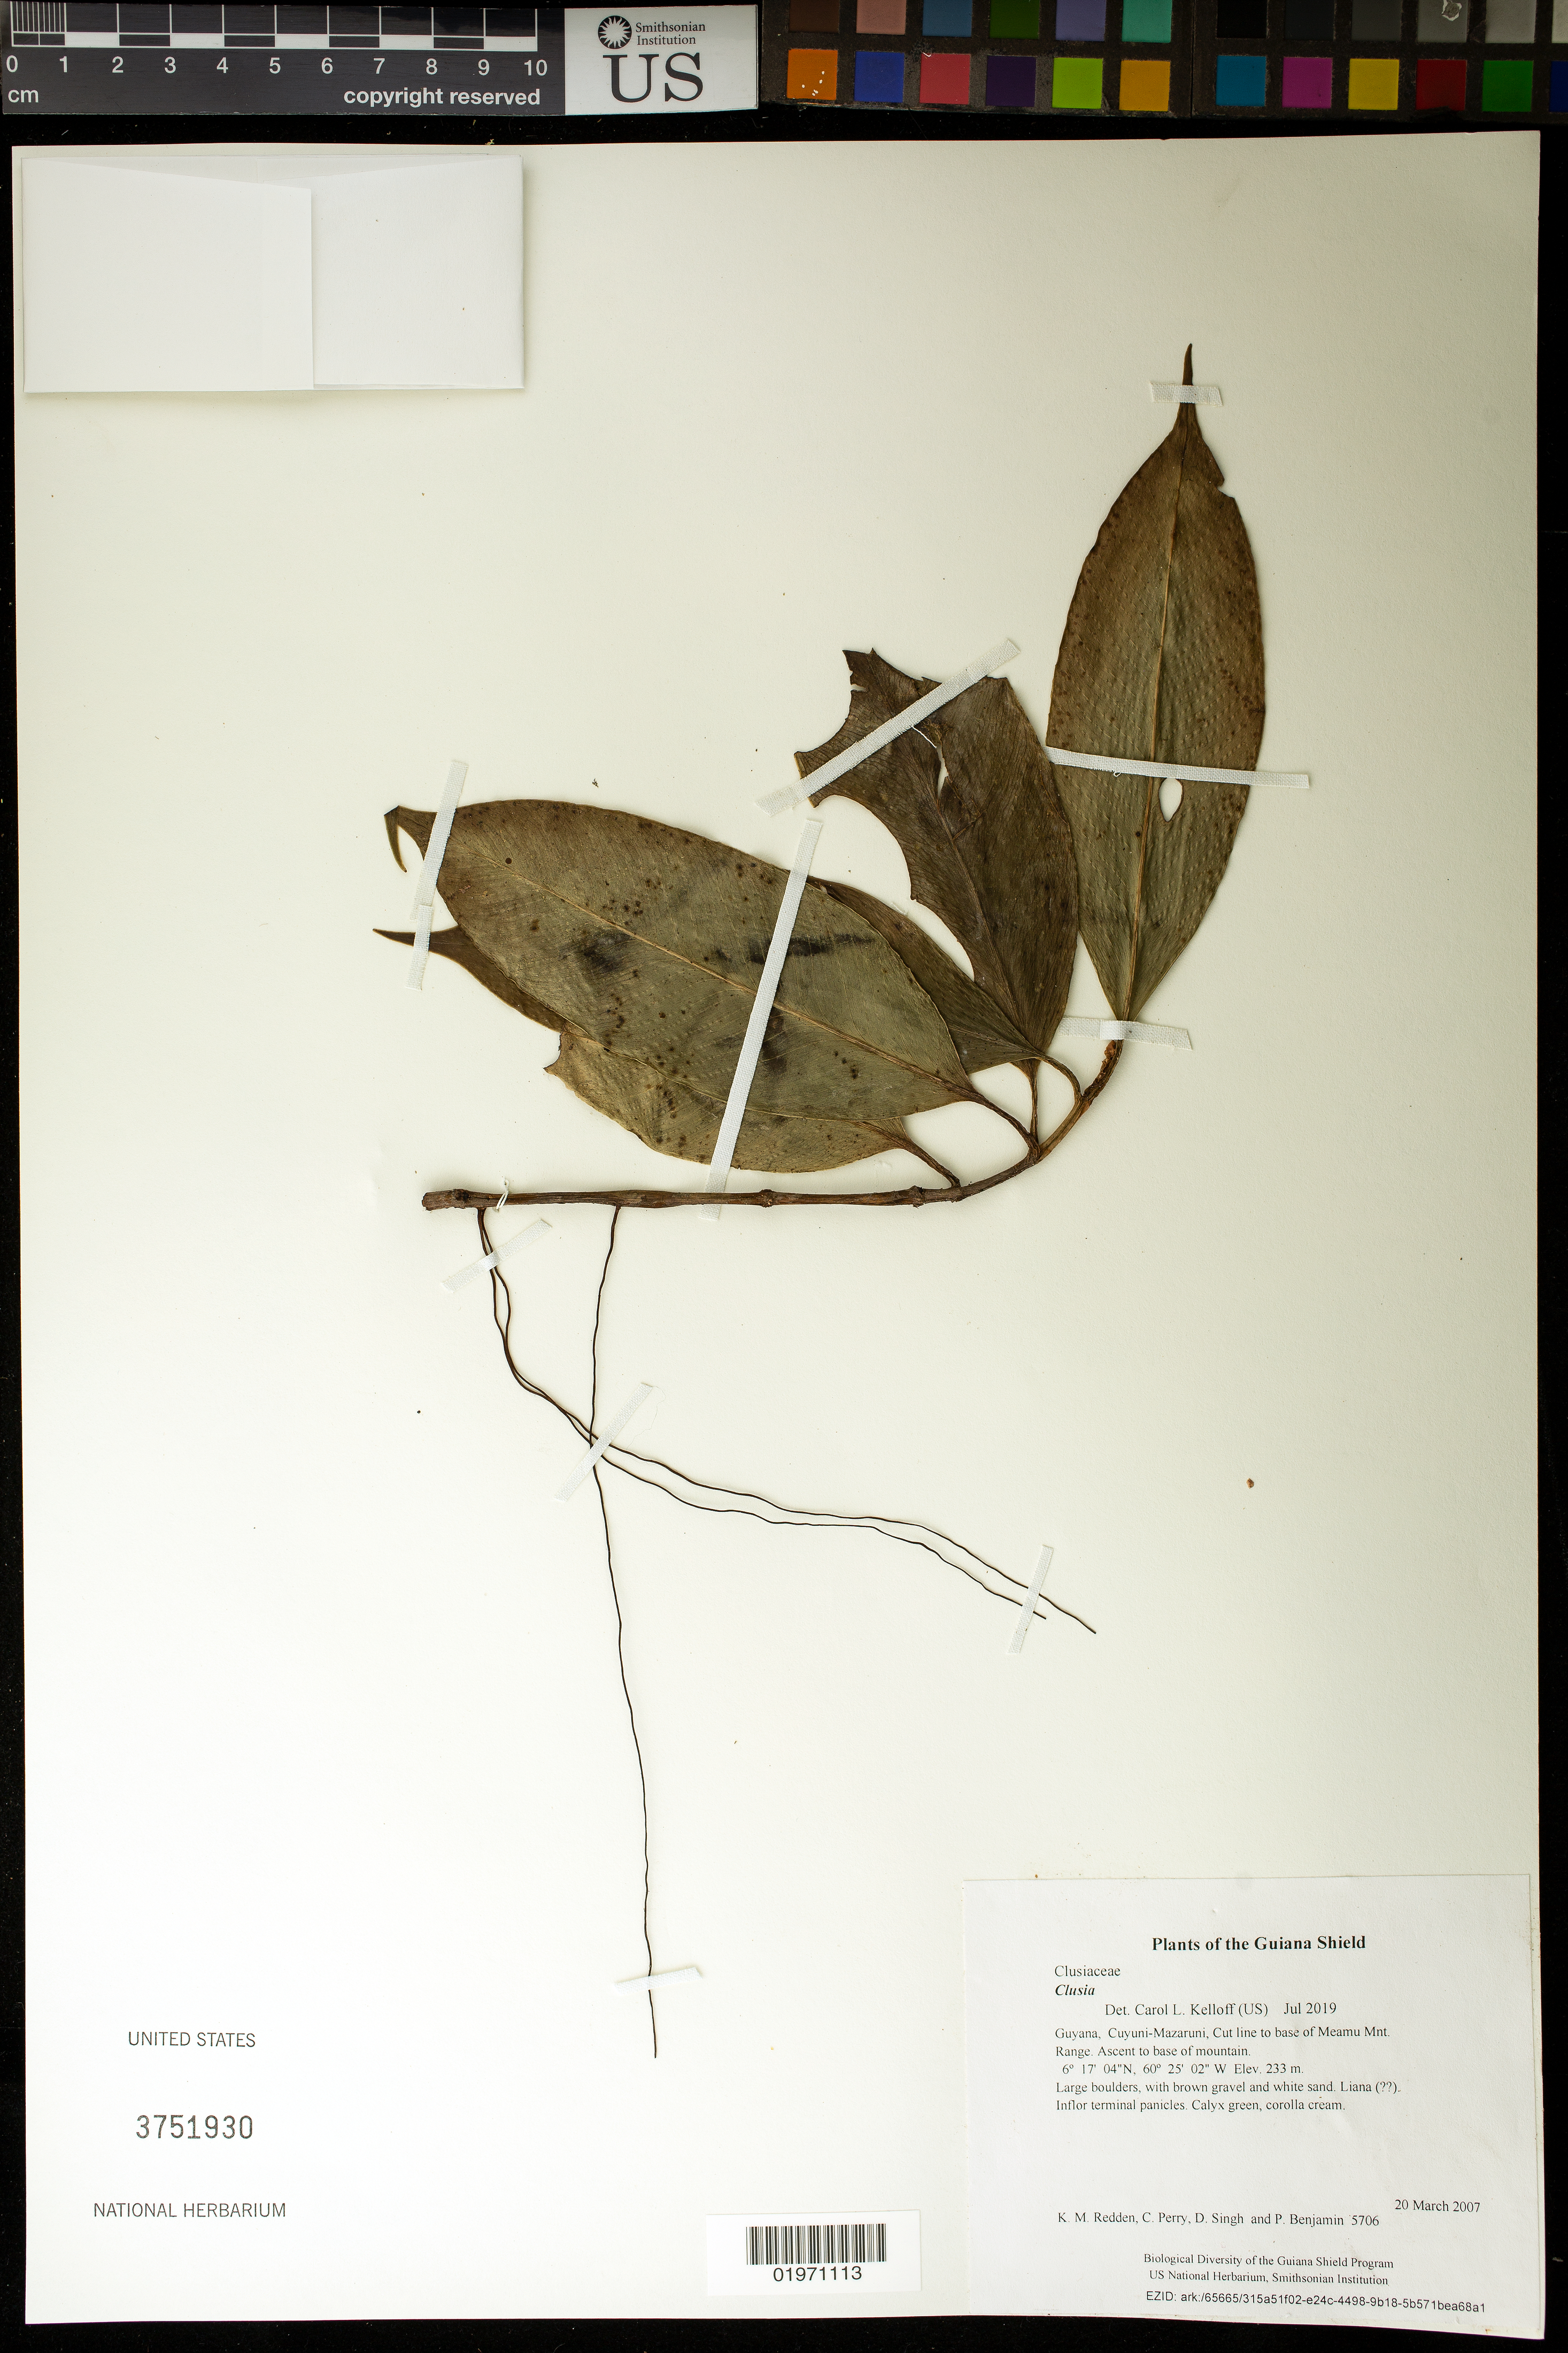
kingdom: Plantae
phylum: Tracheophyta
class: Magnoliopsida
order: Malpighiales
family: Clusiaceae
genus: Clusia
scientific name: Clusia sp.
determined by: Kelloff, Carol L., (US), Smithsonian Institution - National Museum of Natural History (UNITED STATES)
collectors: K. M. Redden, C. Perry, D. Singh & P. Benjamin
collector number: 5706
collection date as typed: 20 March 2007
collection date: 2007-03-20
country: Guyana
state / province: Cuyuni-Mazaruni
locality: Cut line to base of Meamu Mnt. Range. Ascent to base of mountain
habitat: Large boulders, with brown gravel and white sand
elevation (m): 233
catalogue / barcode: US 3751930